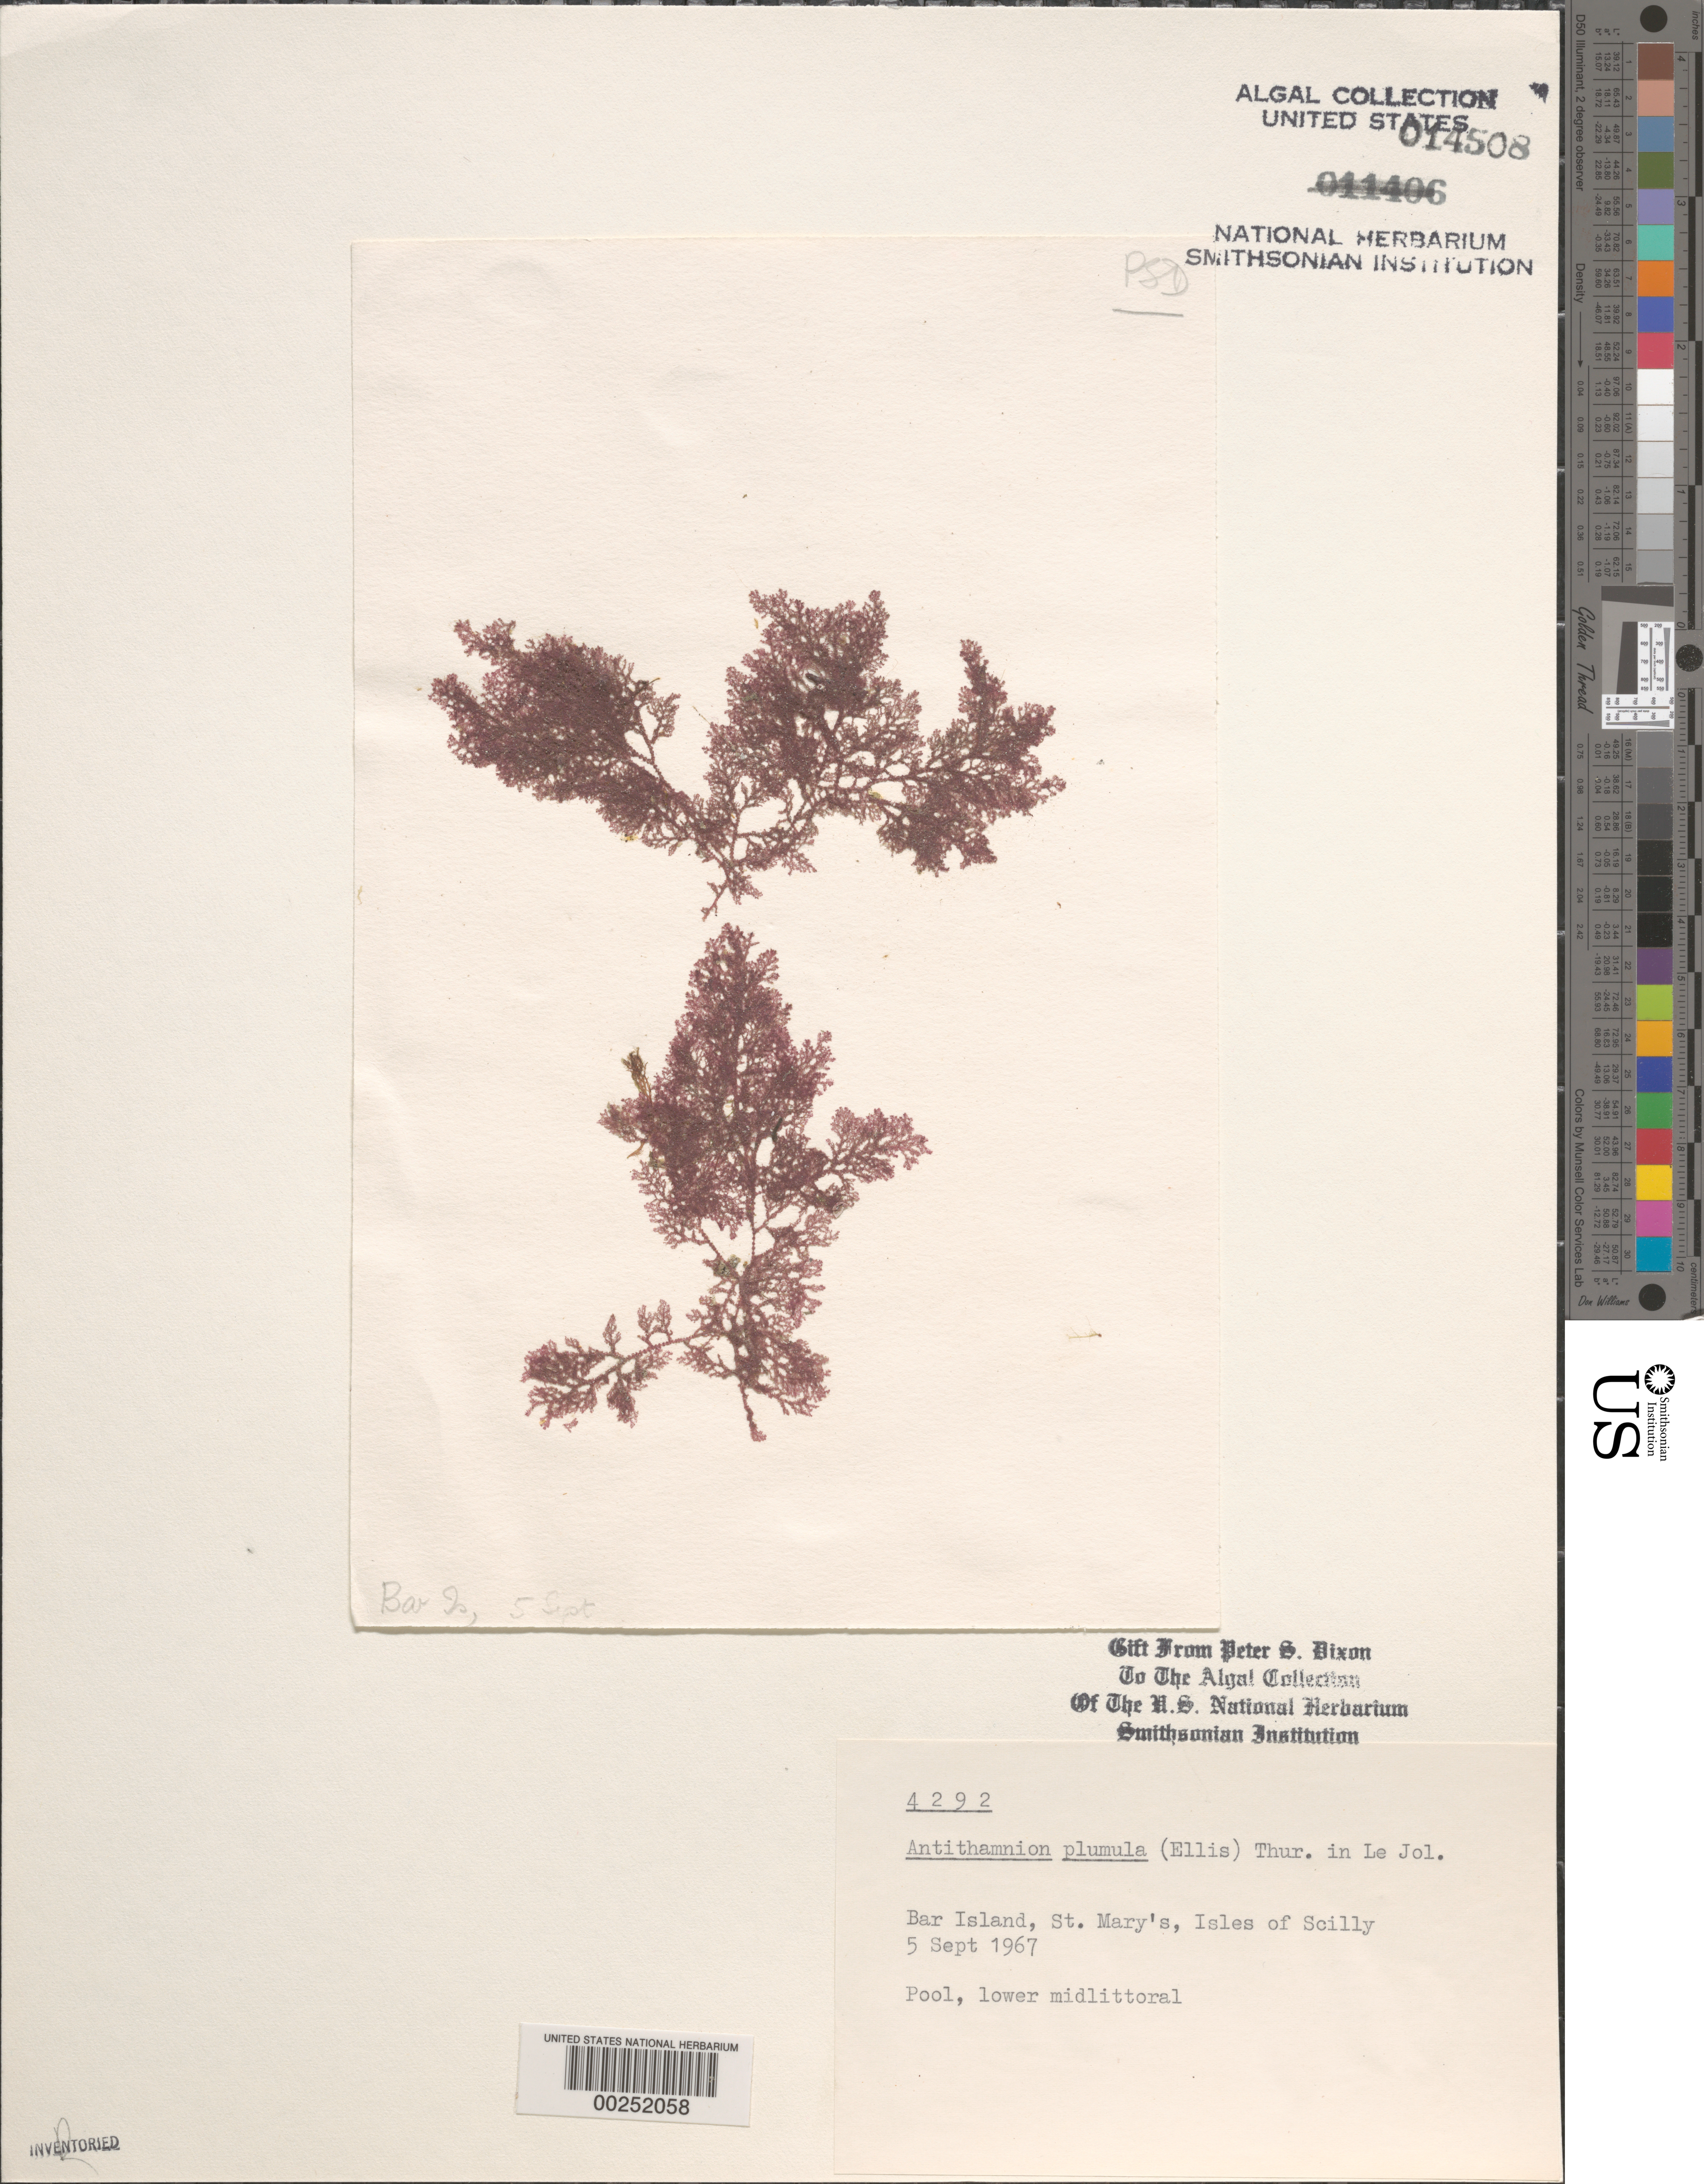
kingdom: Plantae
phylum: Rhodophyta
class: Florideophyceae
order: Ceramiales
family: Ceramiaceae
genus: Pterothamnion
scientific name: Pterothamnion plumula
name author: (J. Ellis) Näg.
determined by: Algae name updating Project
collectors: P. S. Dixon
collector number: PSD 4292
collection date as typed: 05 Sep 1967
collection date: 1967-09-05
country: United Kingdom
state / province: England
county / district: Council of the Isles of Scilly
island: St. Mary's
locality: Bar Island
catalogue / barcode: US 14508